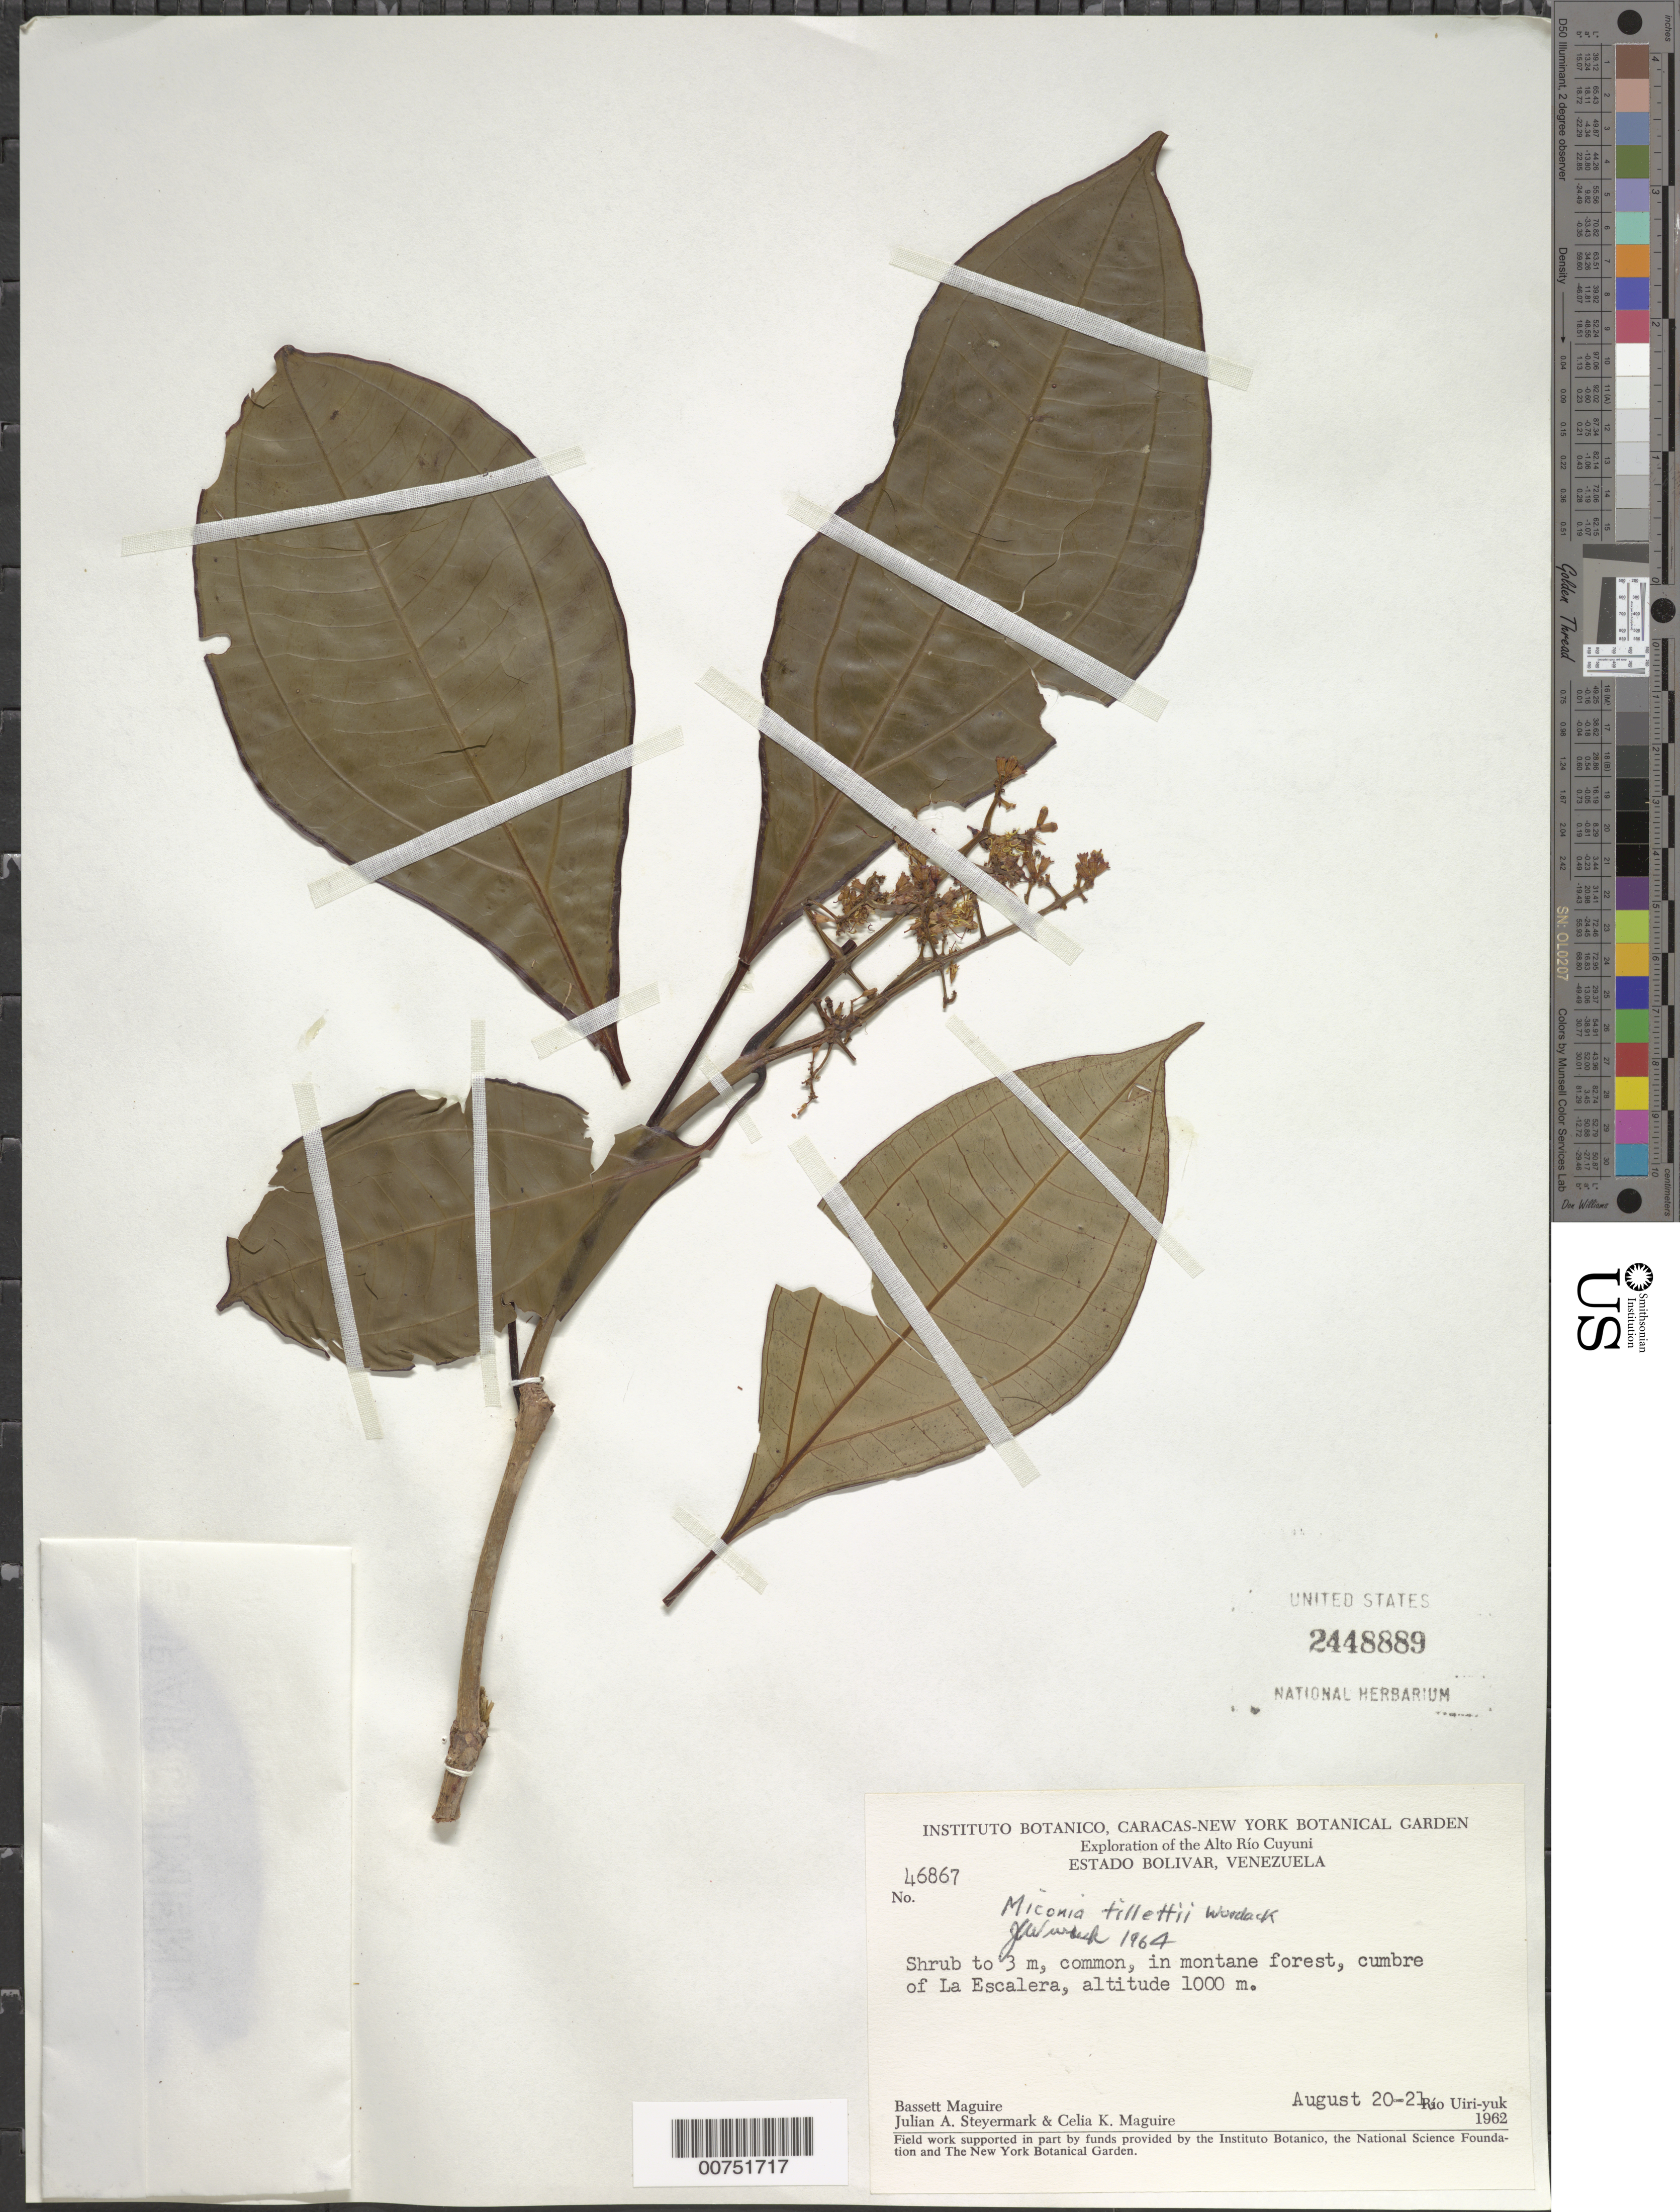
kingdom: Plantae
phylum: Tracheophyta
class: Magnoliopsida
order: Myrtales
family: Melastomataceae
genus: Miconia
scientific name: Miconia tillettii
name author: Wurdack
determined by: Wurdack, John J., (US), US (UNITED STATES)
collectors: B. Maguire, C. K. Maguire & J. Steyermark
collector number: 46867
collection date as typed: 20-Aug-62 to 21-Aug-62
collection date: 1962-08-20/1962-08-21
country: Venezuela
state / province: Bolívar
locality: Alto Río Cuyuni, Río Uiri-yuk, La Escalera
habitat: Montane forest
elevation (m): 1000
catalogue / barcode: US 2448889